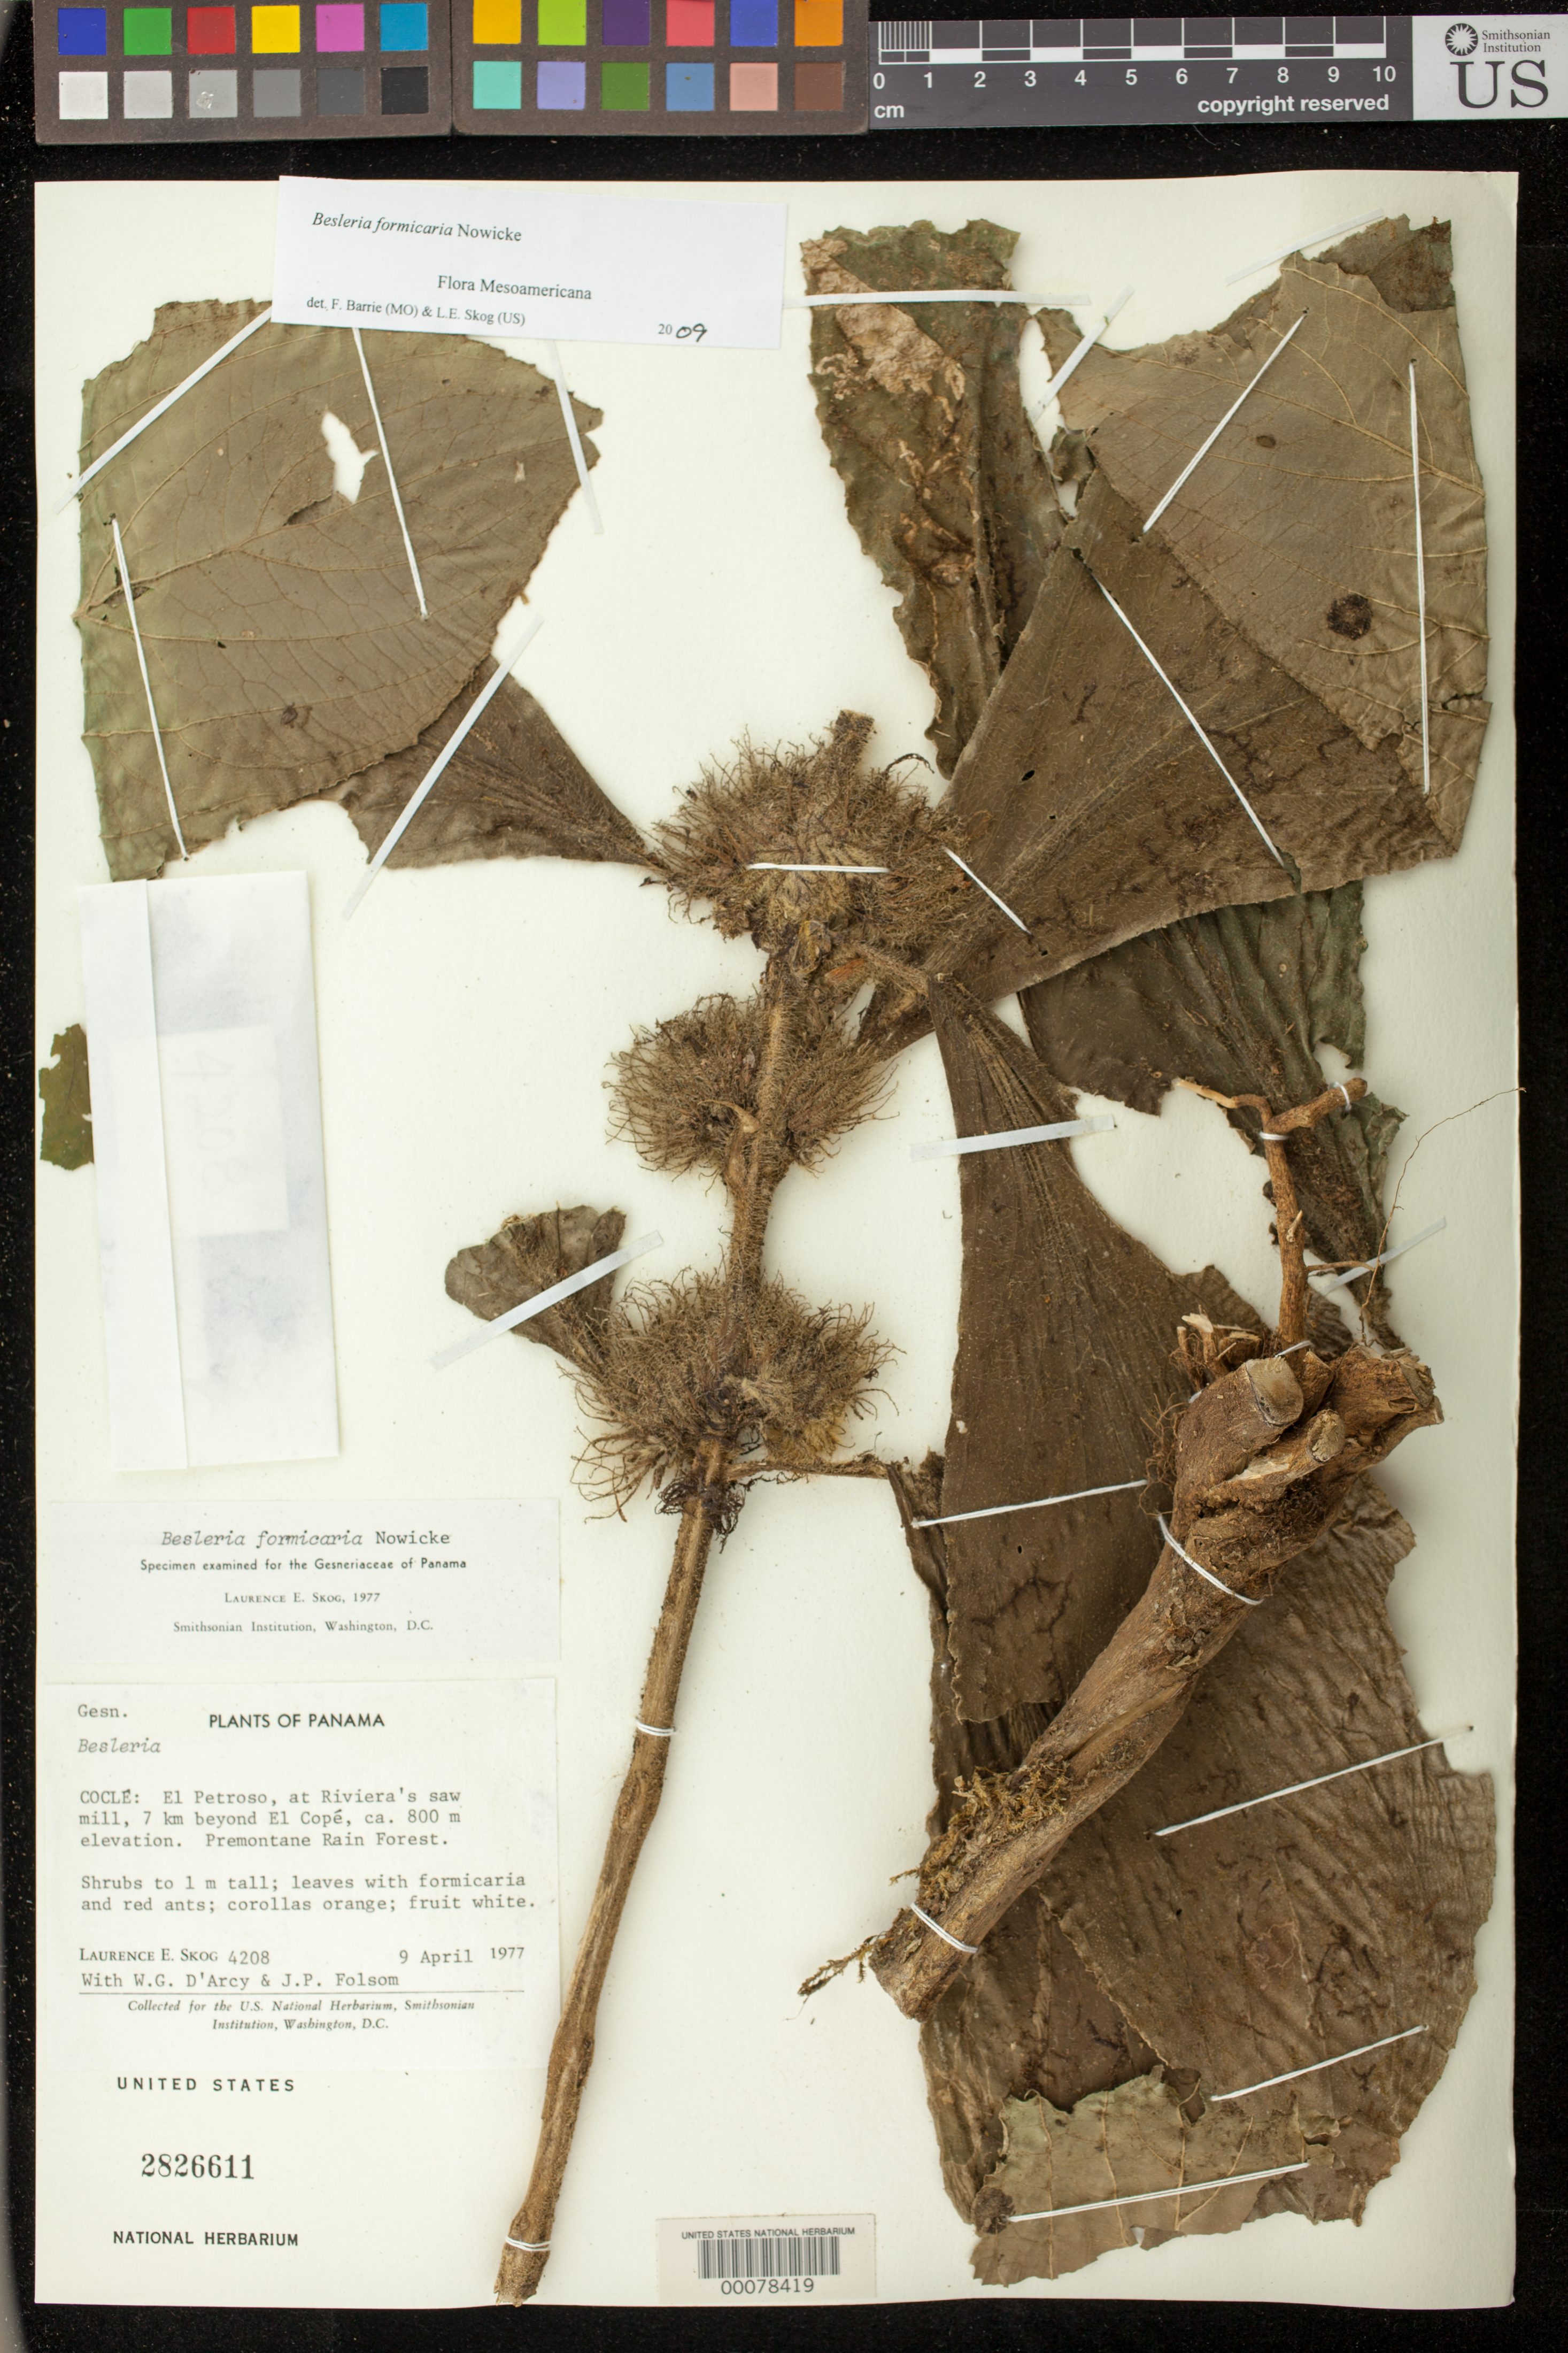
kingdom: Plantae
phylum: Tracheophyta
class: Magnoliopsida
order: Lamiales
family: Gesneriaceae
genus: Besleria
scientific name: Besleria formicaria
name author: Nowicke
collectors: L. E. Skog, W. G. D'Arcy & J. P. Folsom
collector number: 4208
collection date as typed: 09 Apr 1977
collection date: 1977-04-09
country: Panama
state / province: Coclé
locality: El Petroso, at Riviera's sawmill, 7 km beyond El Cope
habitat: Premontane rain forest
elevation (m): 800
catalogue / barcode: US 2826611